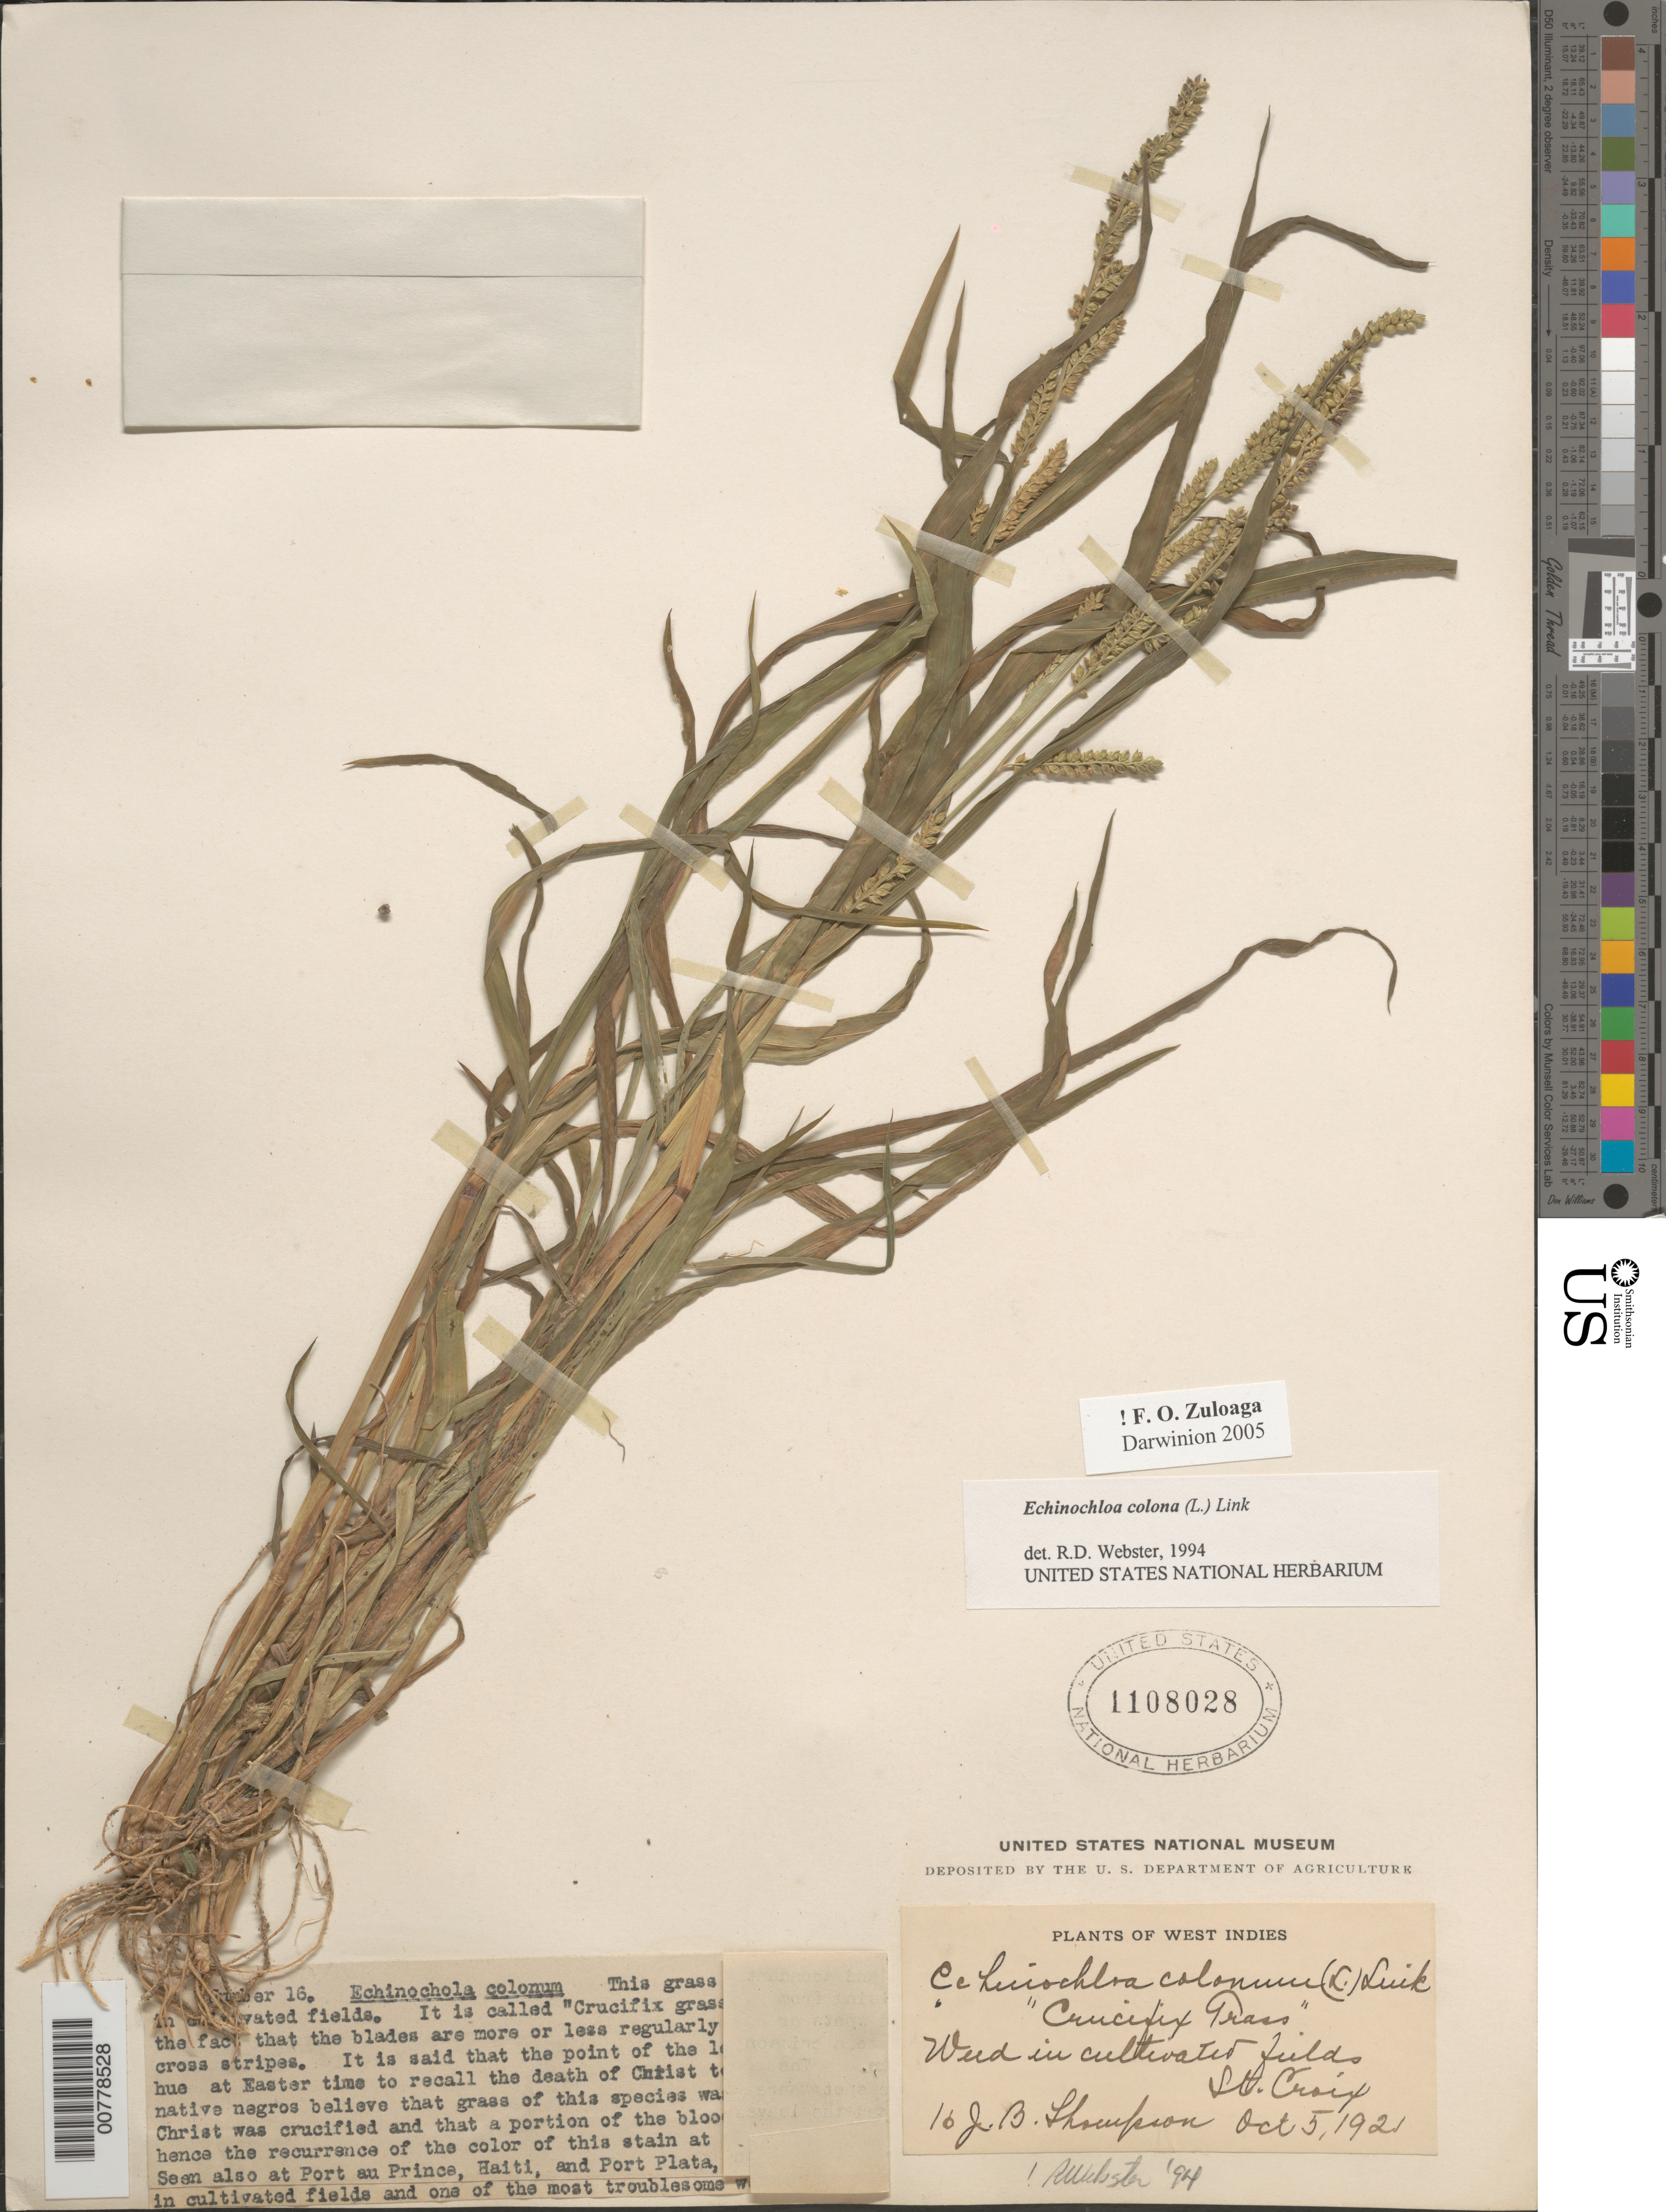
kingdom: Plantae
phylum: Tracheophyta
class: Liliopsida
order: Poales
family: Poaceae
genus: Echinochloa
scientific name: Echinochloa colona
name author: (L.) Link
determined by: Webster, Robert D.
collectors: J. B. Thompson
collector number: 16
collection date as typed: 05 Oct 1921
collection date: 1921-10-05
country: U.S. Virgin Islands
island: St. Croix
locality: St. Croix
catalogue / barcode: US 1108028